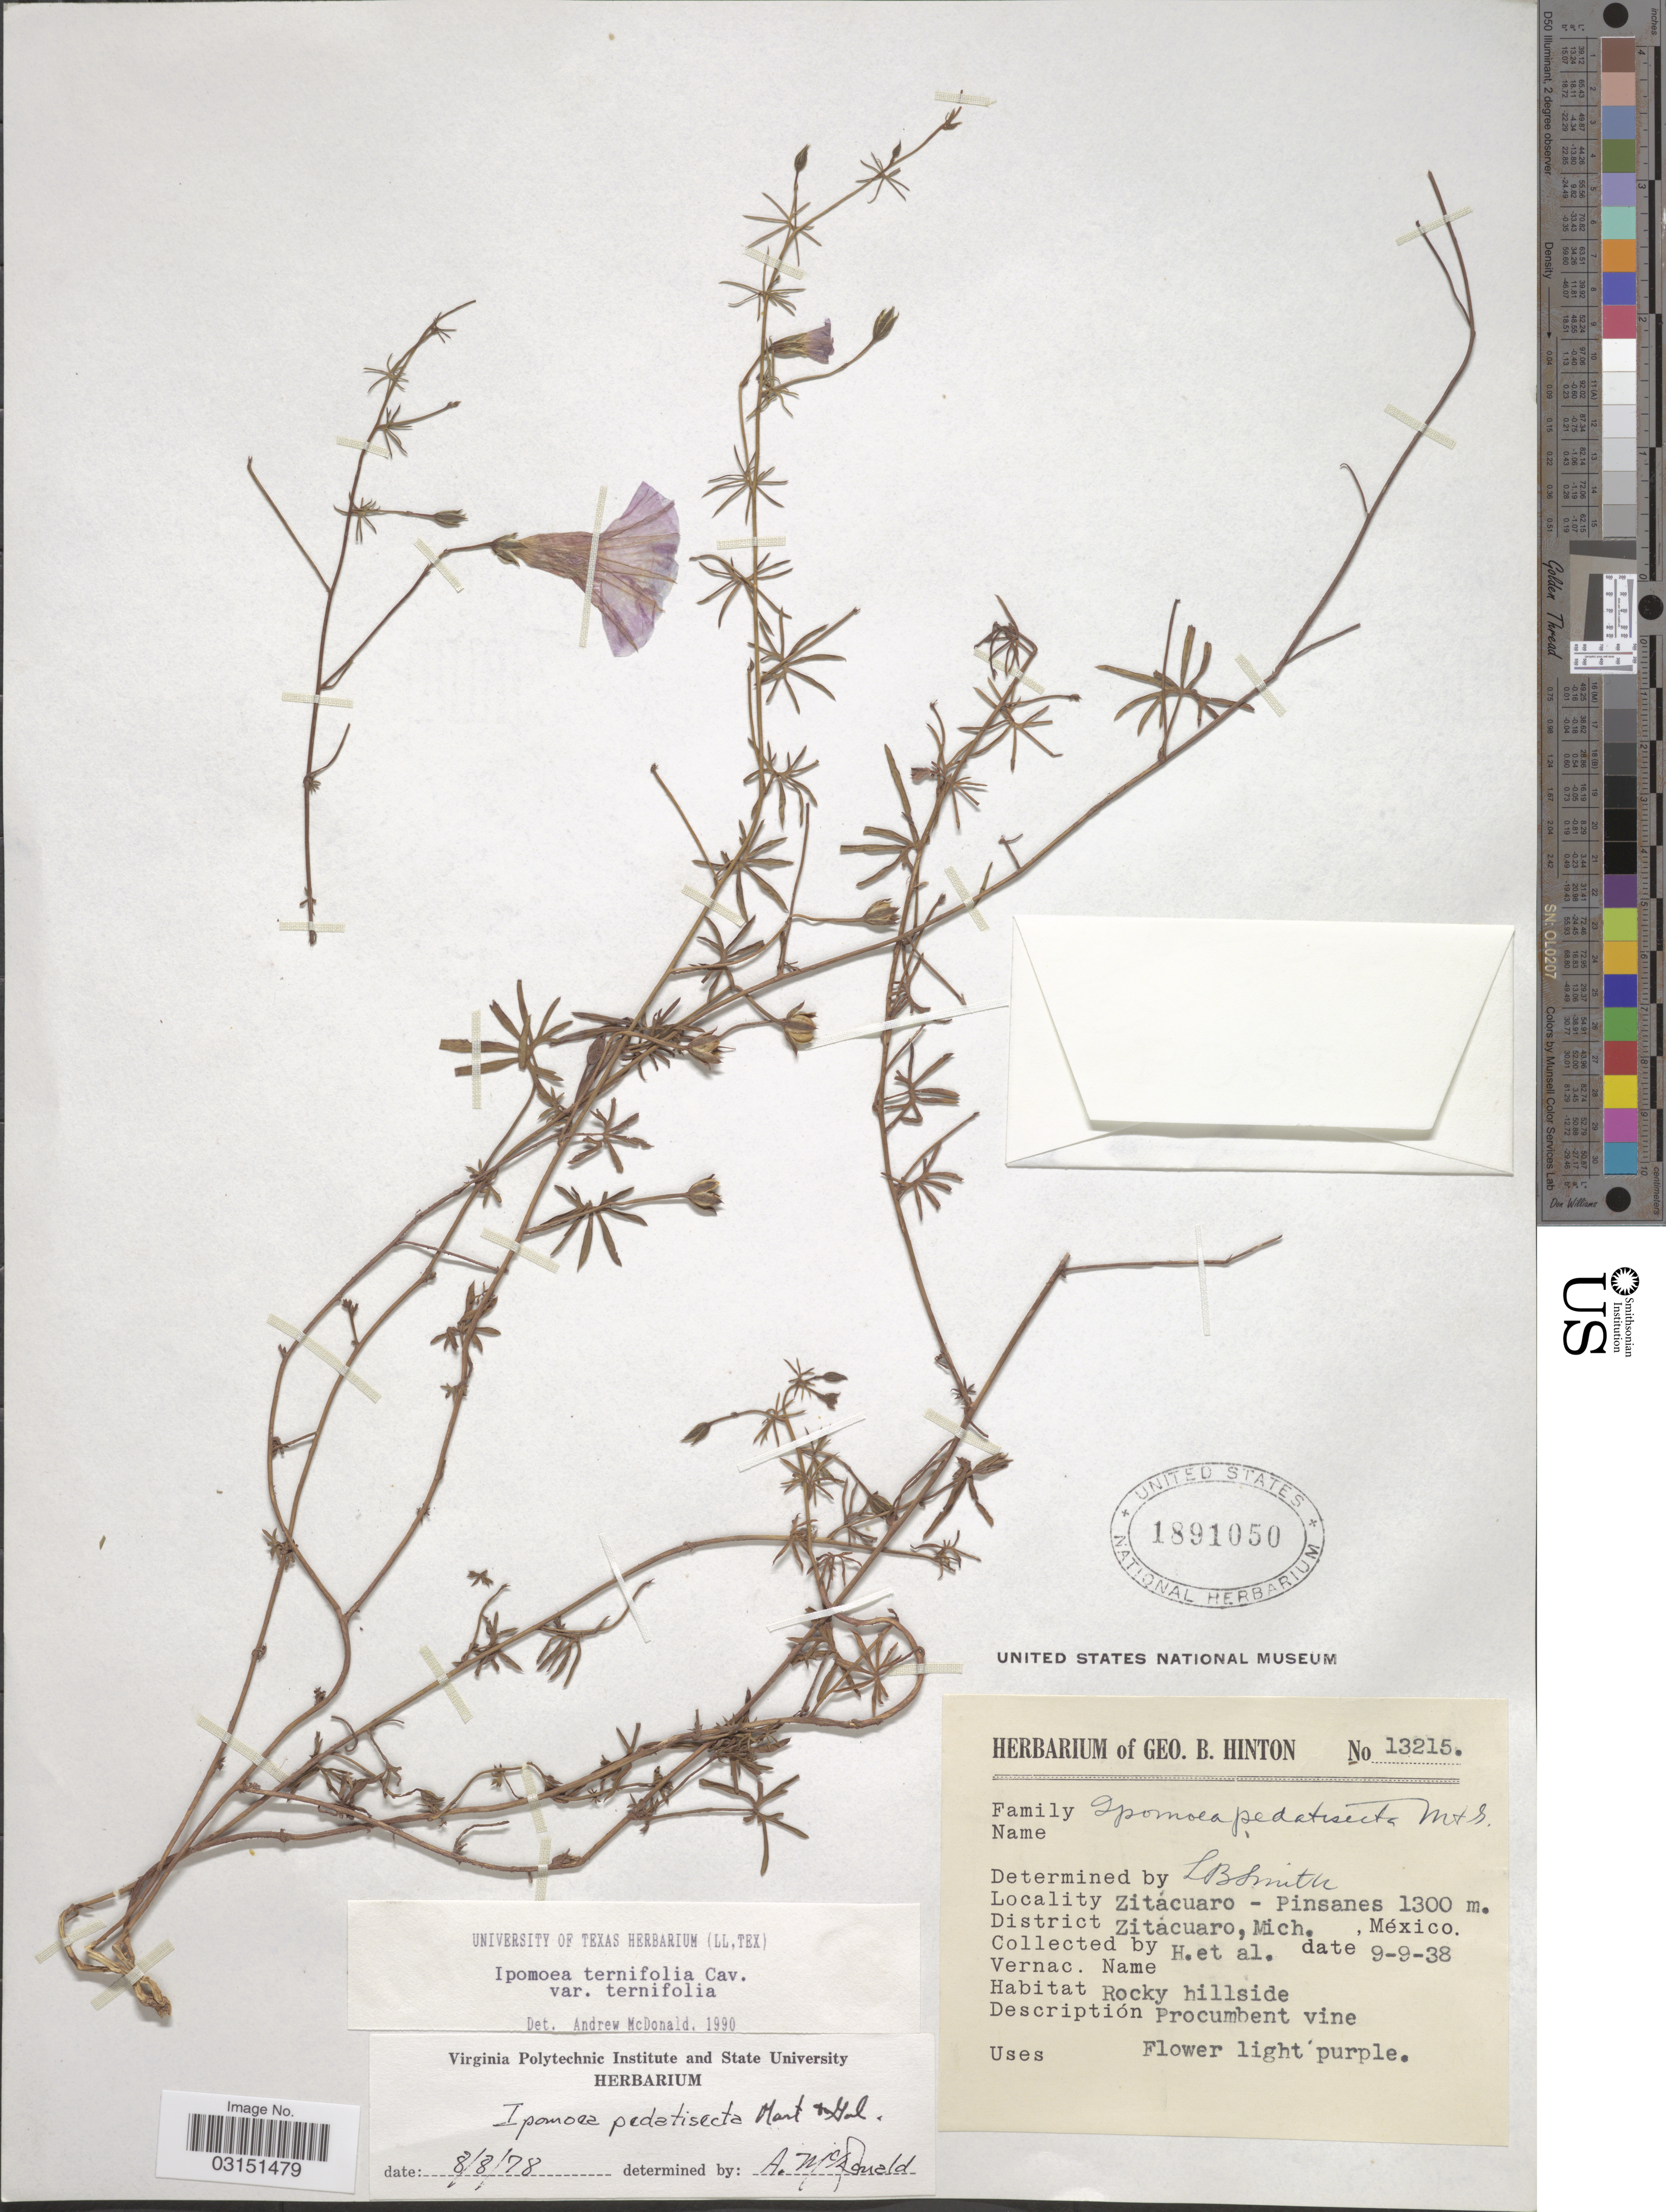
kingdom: Plantae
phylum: Tracheophyta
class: Magnoliopsida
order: Solanales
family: Convolvulaceae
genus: Ipomoea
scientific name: Ipomoea ternifolia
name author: Cav.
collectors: G. B. Hinton & et al.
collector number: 13215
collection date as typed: Transcribed d/m/y: 9/9/38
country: Mexico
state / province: Michoacán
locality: Zitácuaro-Pinsanes. District Zitácuaro, Mich.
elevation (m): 1300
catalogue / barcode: US 1891050